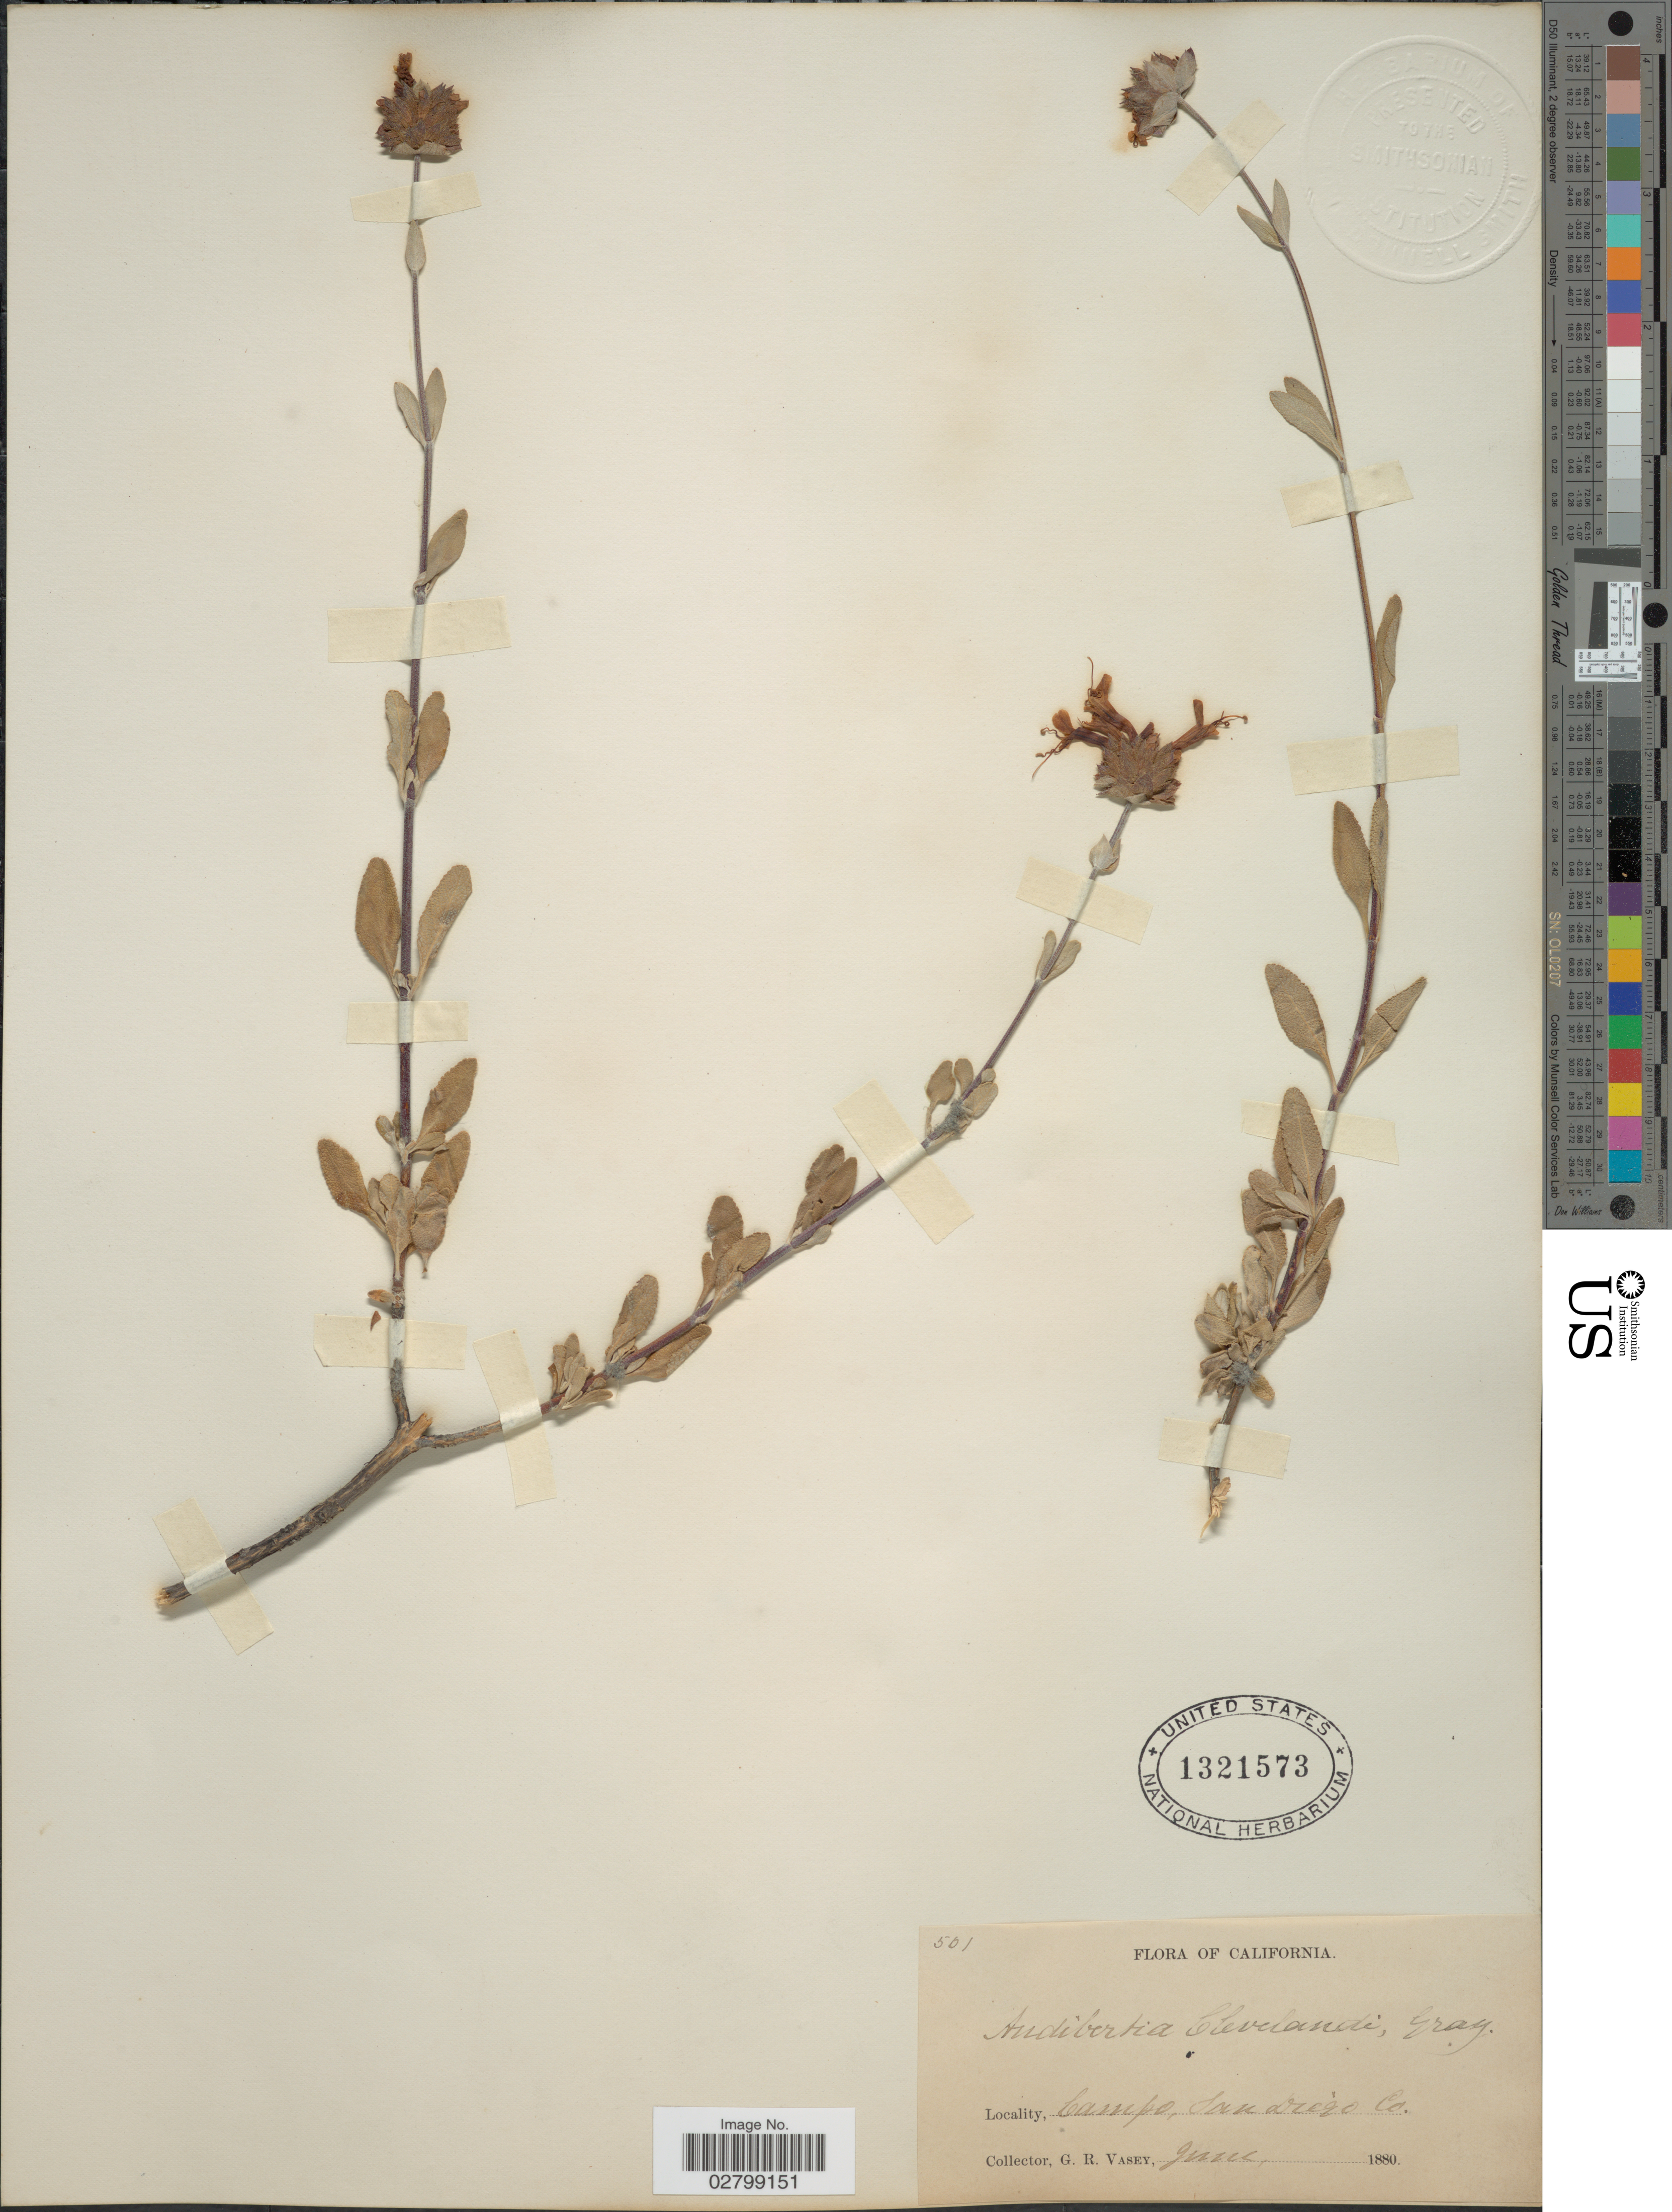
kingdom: Plantae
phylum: Tracheophyta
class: Magnoliopsida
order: Lamiales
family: Lamiaceae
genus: Salvia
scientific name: Salvia clevelandii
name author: (A. Gray) Greene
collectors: G. R. Vasey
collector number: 501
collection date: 1880-06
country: United States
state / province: California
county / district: San Diego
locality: Campo, San Diego Co.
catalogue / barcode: US 1321573